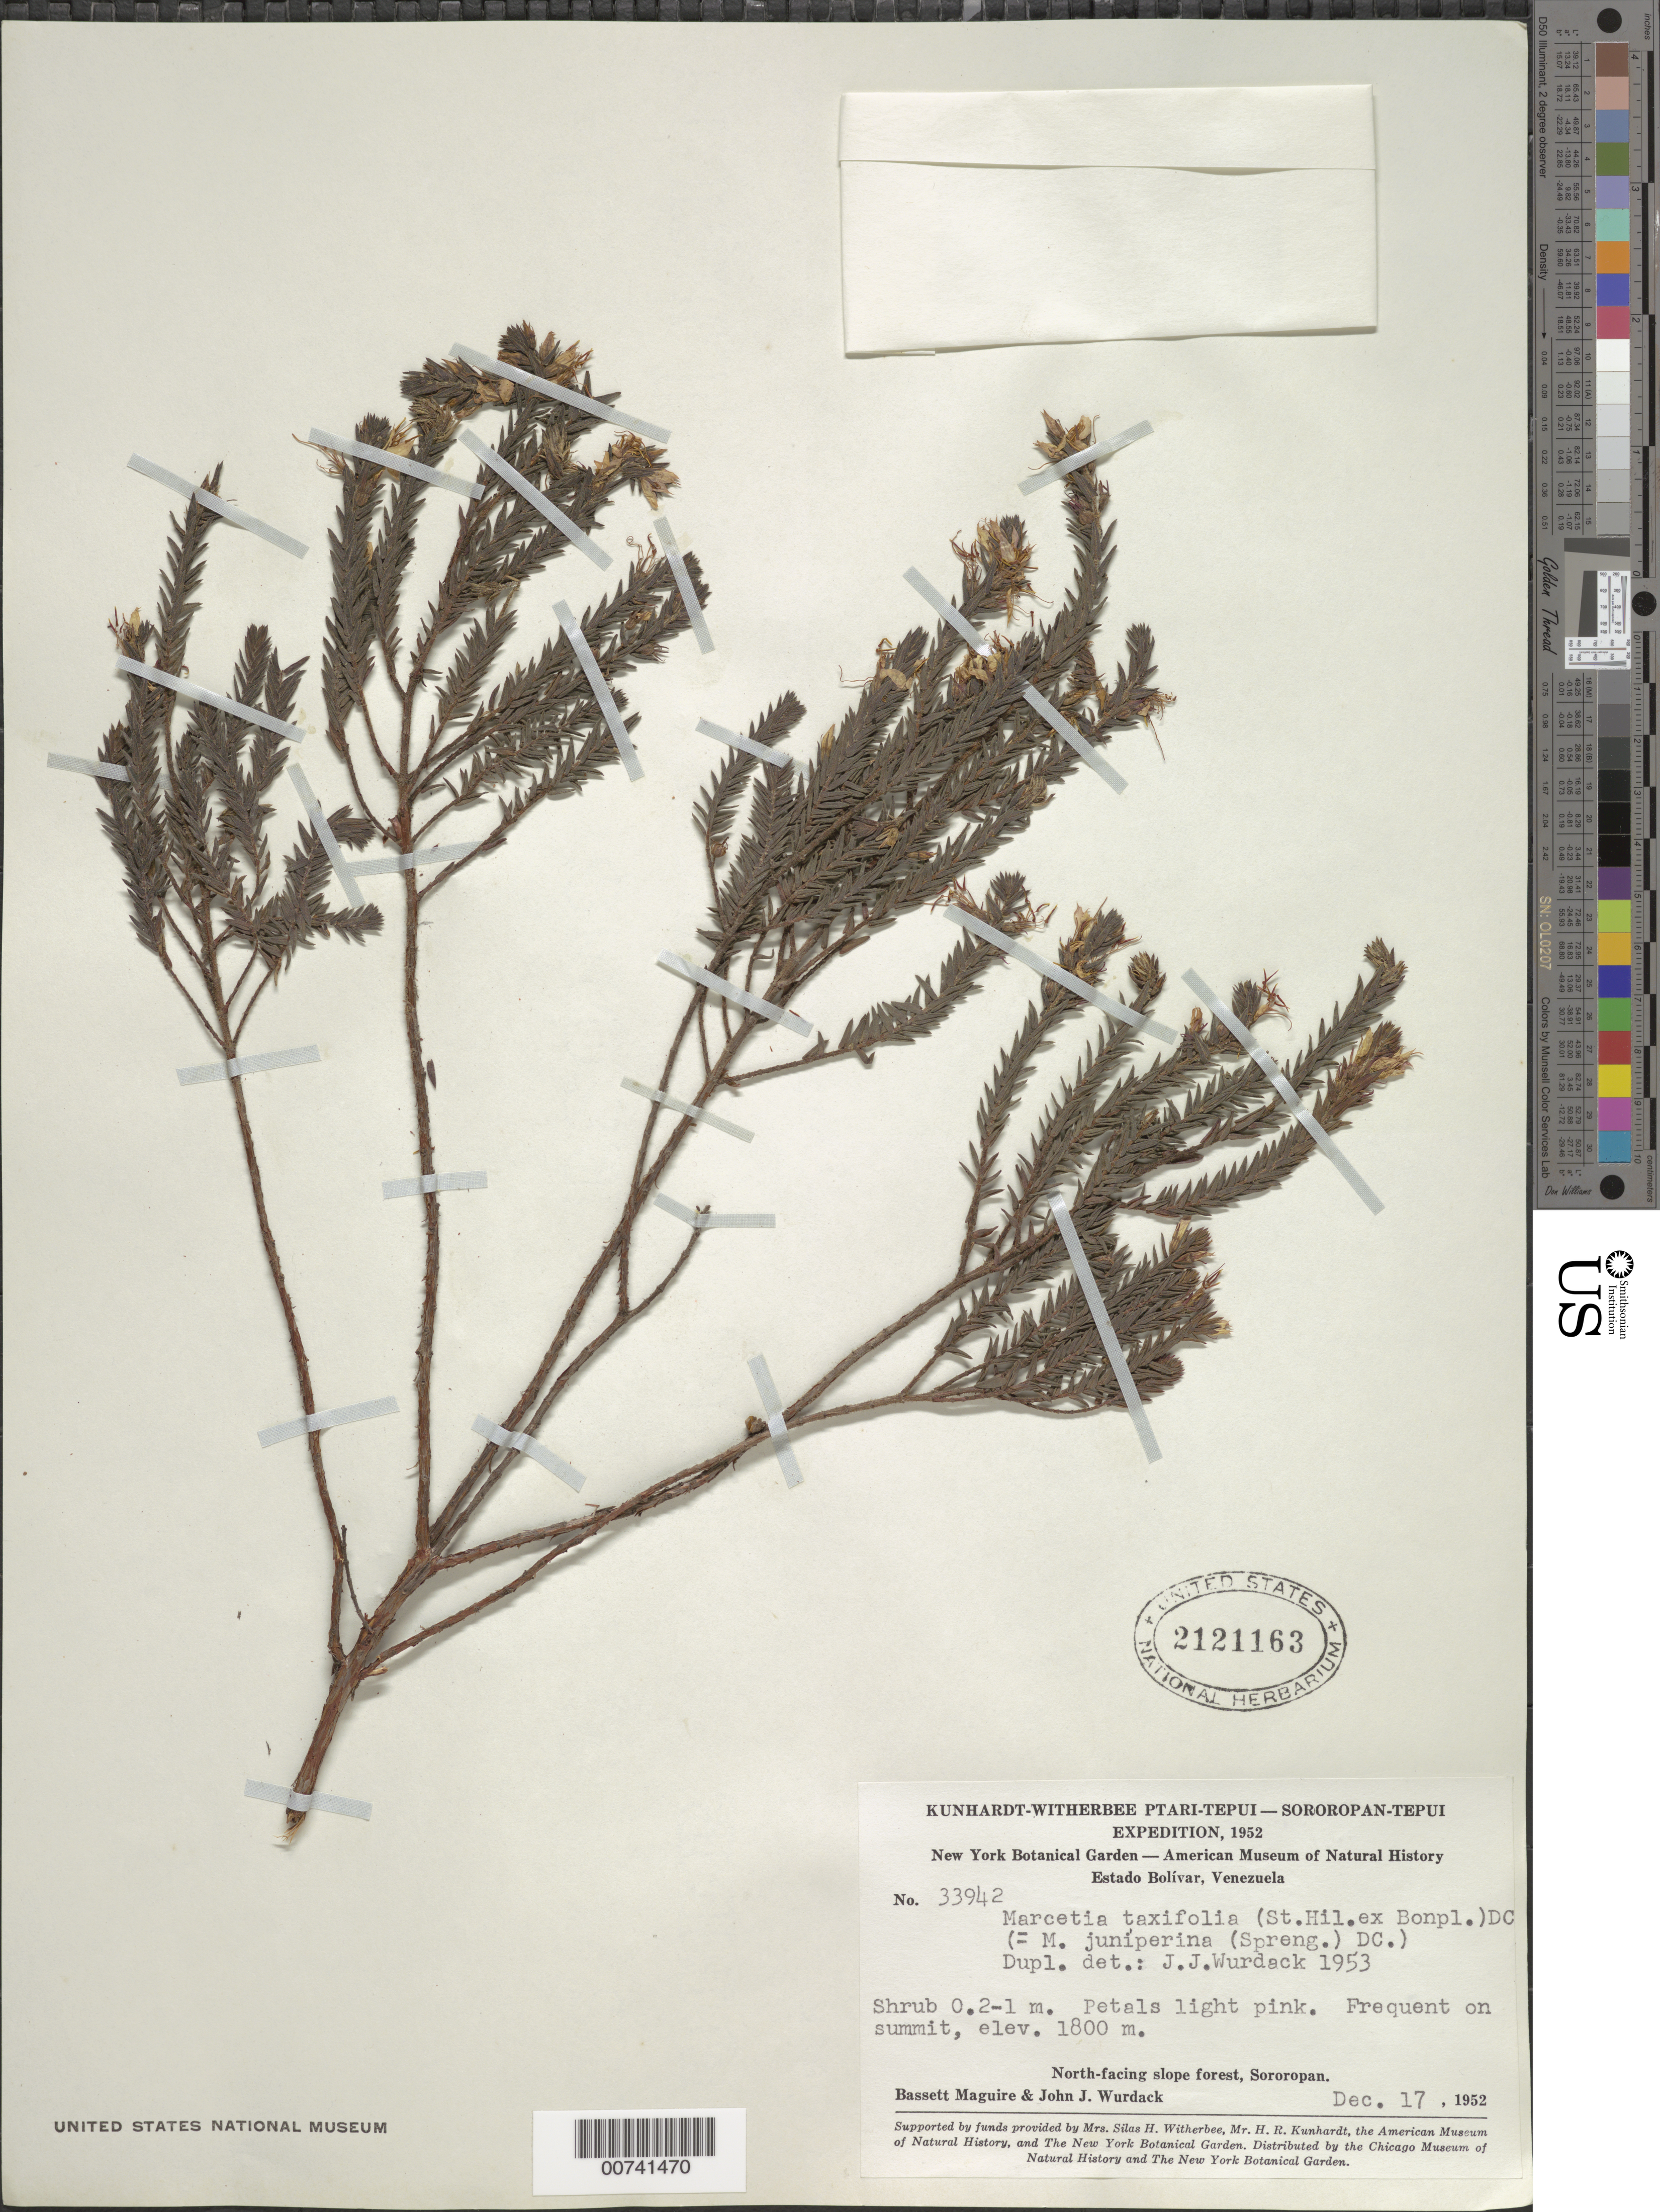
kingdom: Plantae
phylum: Tracheophyta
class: Magnoliopsida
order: Myrtales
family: Melastomataceae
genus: Marcetia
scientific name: Marcetia taxifolia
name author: (A. St.-Hil.) DC.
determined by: Wurdack, John J., (US), US (UNITED STATES)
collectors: B. Maguire & J. J. Wurdack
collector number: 33942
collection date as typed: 17-Dec-52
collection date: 1952-12-17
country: Venezuela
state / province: Bolívar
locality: Sororopán-tepuí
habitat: Summit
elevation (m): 1800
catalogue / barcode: US 2121163